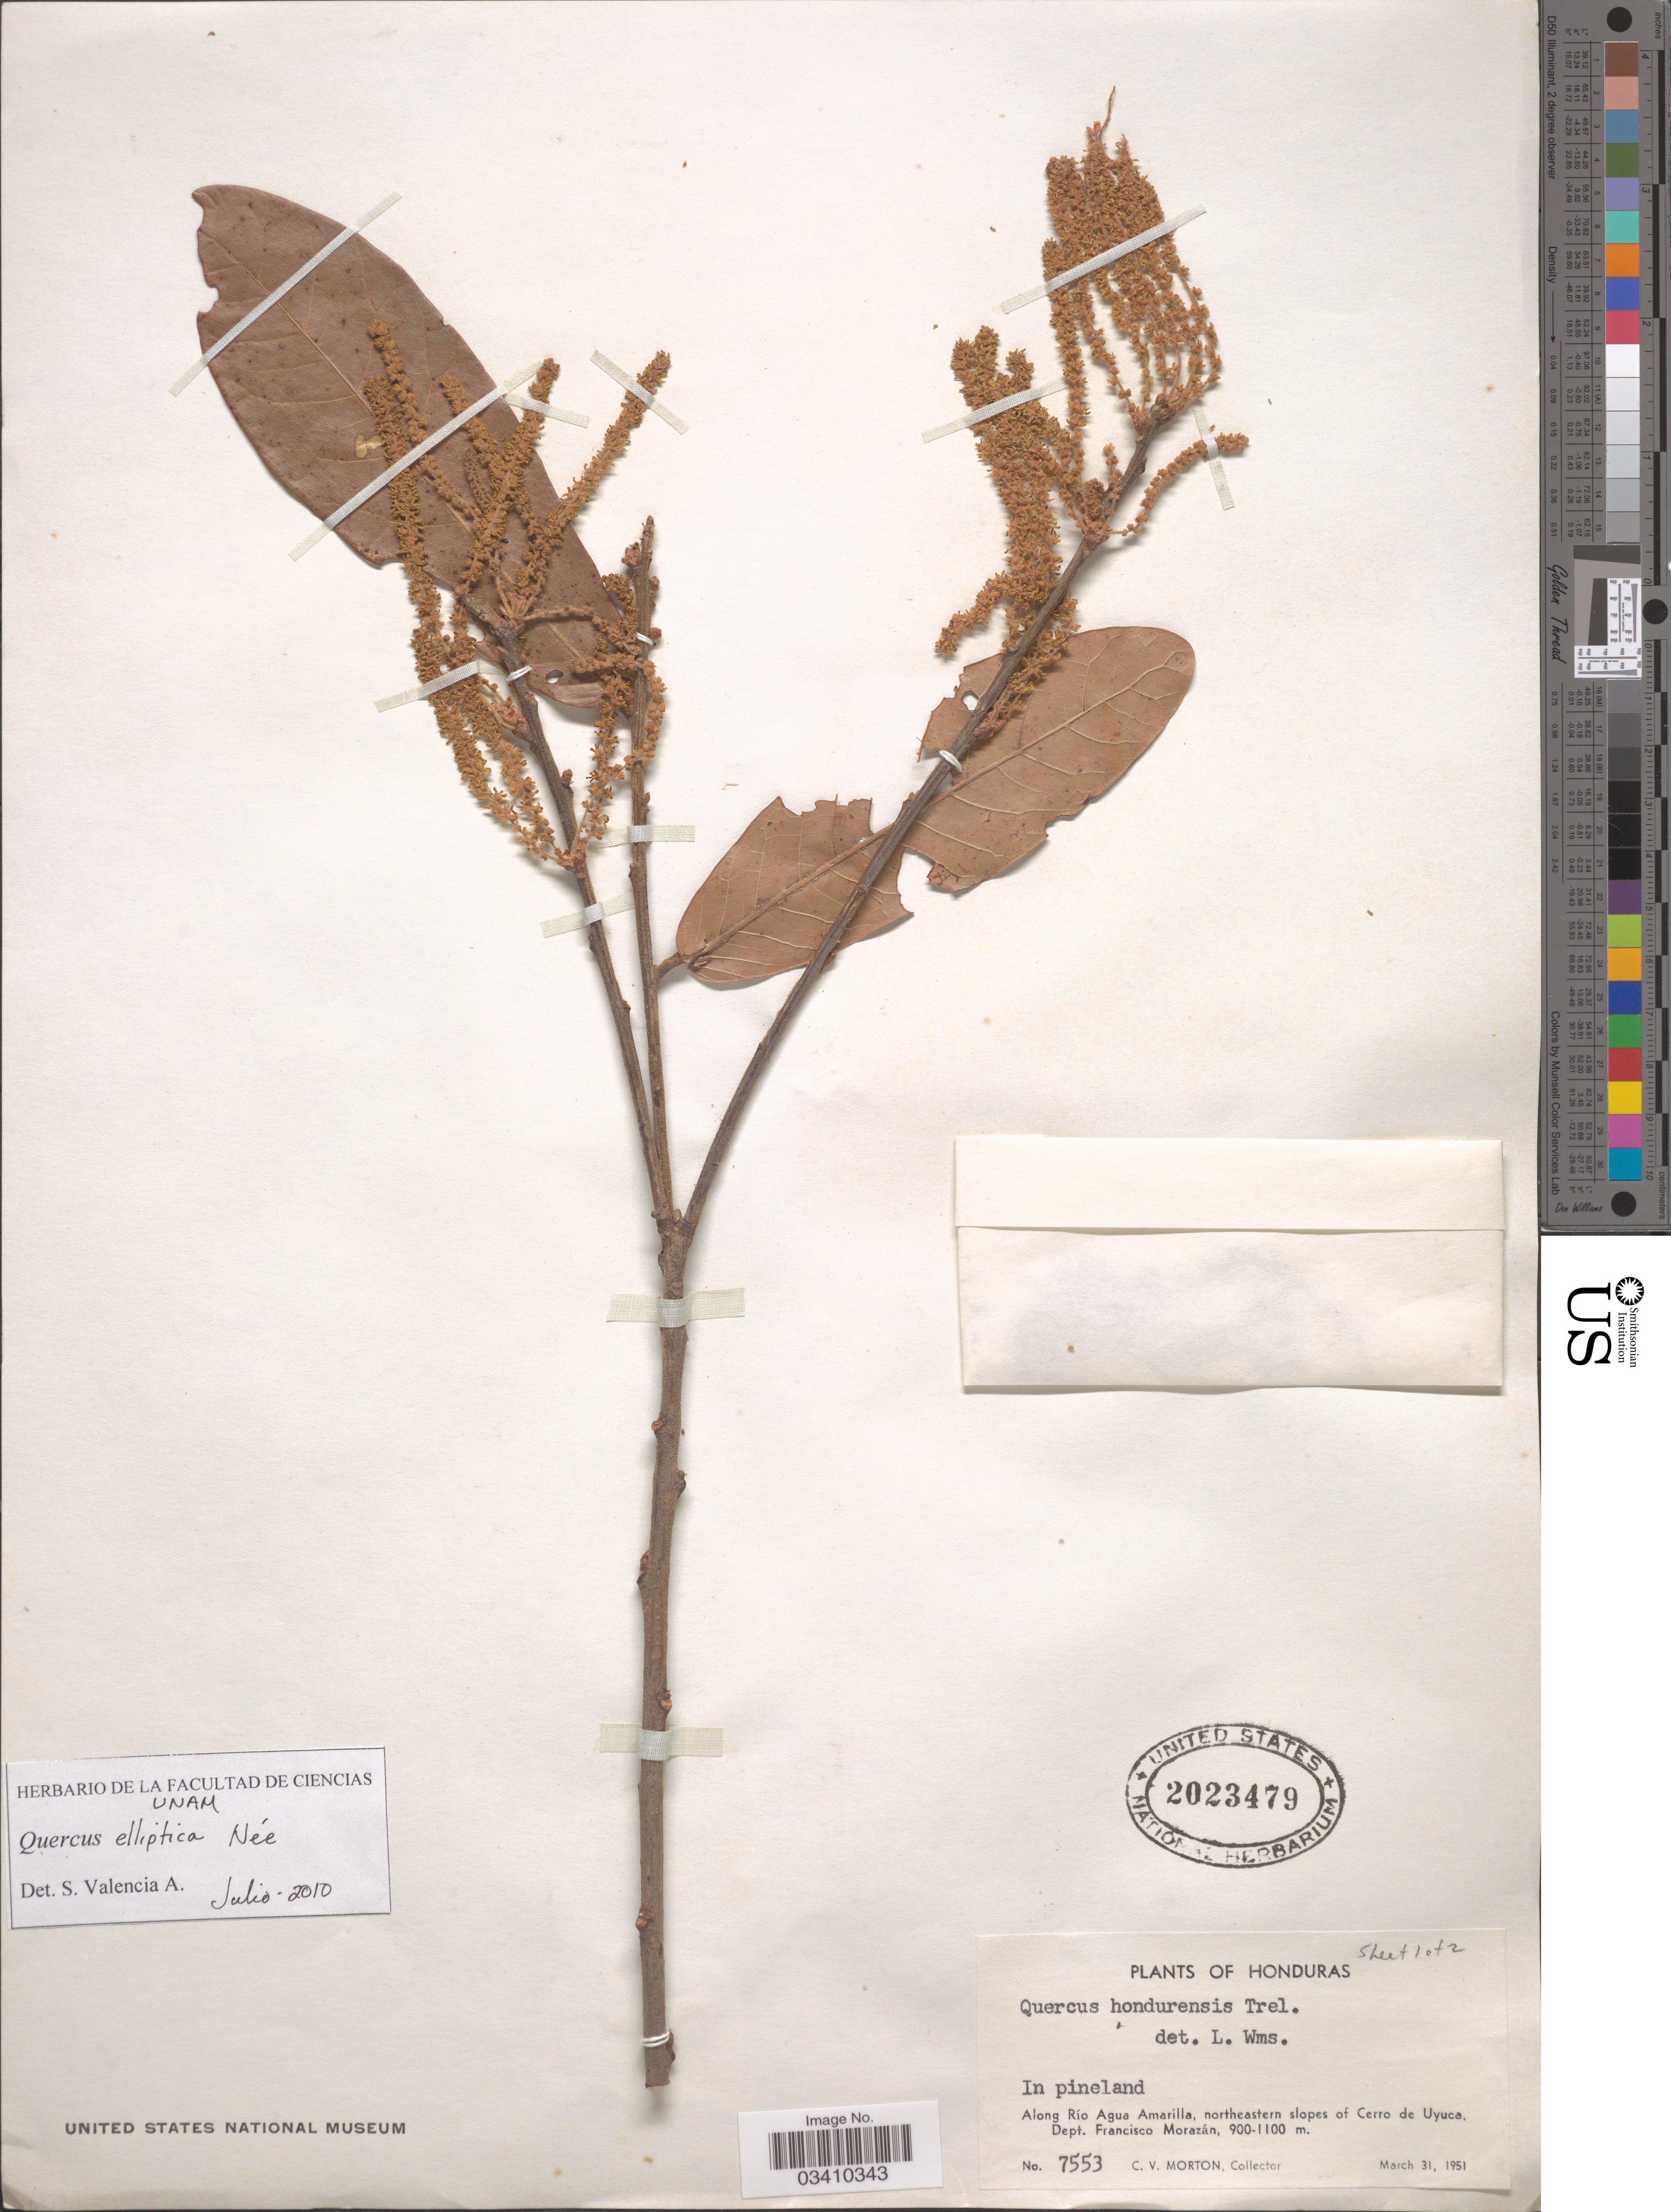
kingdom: Plantae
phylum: Tracheophyta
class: Magnoliopsida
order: Fagales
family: Fagaceae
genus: Quercus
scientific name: Quercus elliptica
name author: Née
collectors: C. V. Morton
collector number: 7553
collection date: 1951-03-31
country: Honduras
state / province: Fco. Morazán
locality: In pineland. Along Río Agua Amarilla, northeastern slopes of Cerro de Uyuca. Dept. Francisco Morazán.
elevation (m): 900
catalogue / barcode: US 2023479